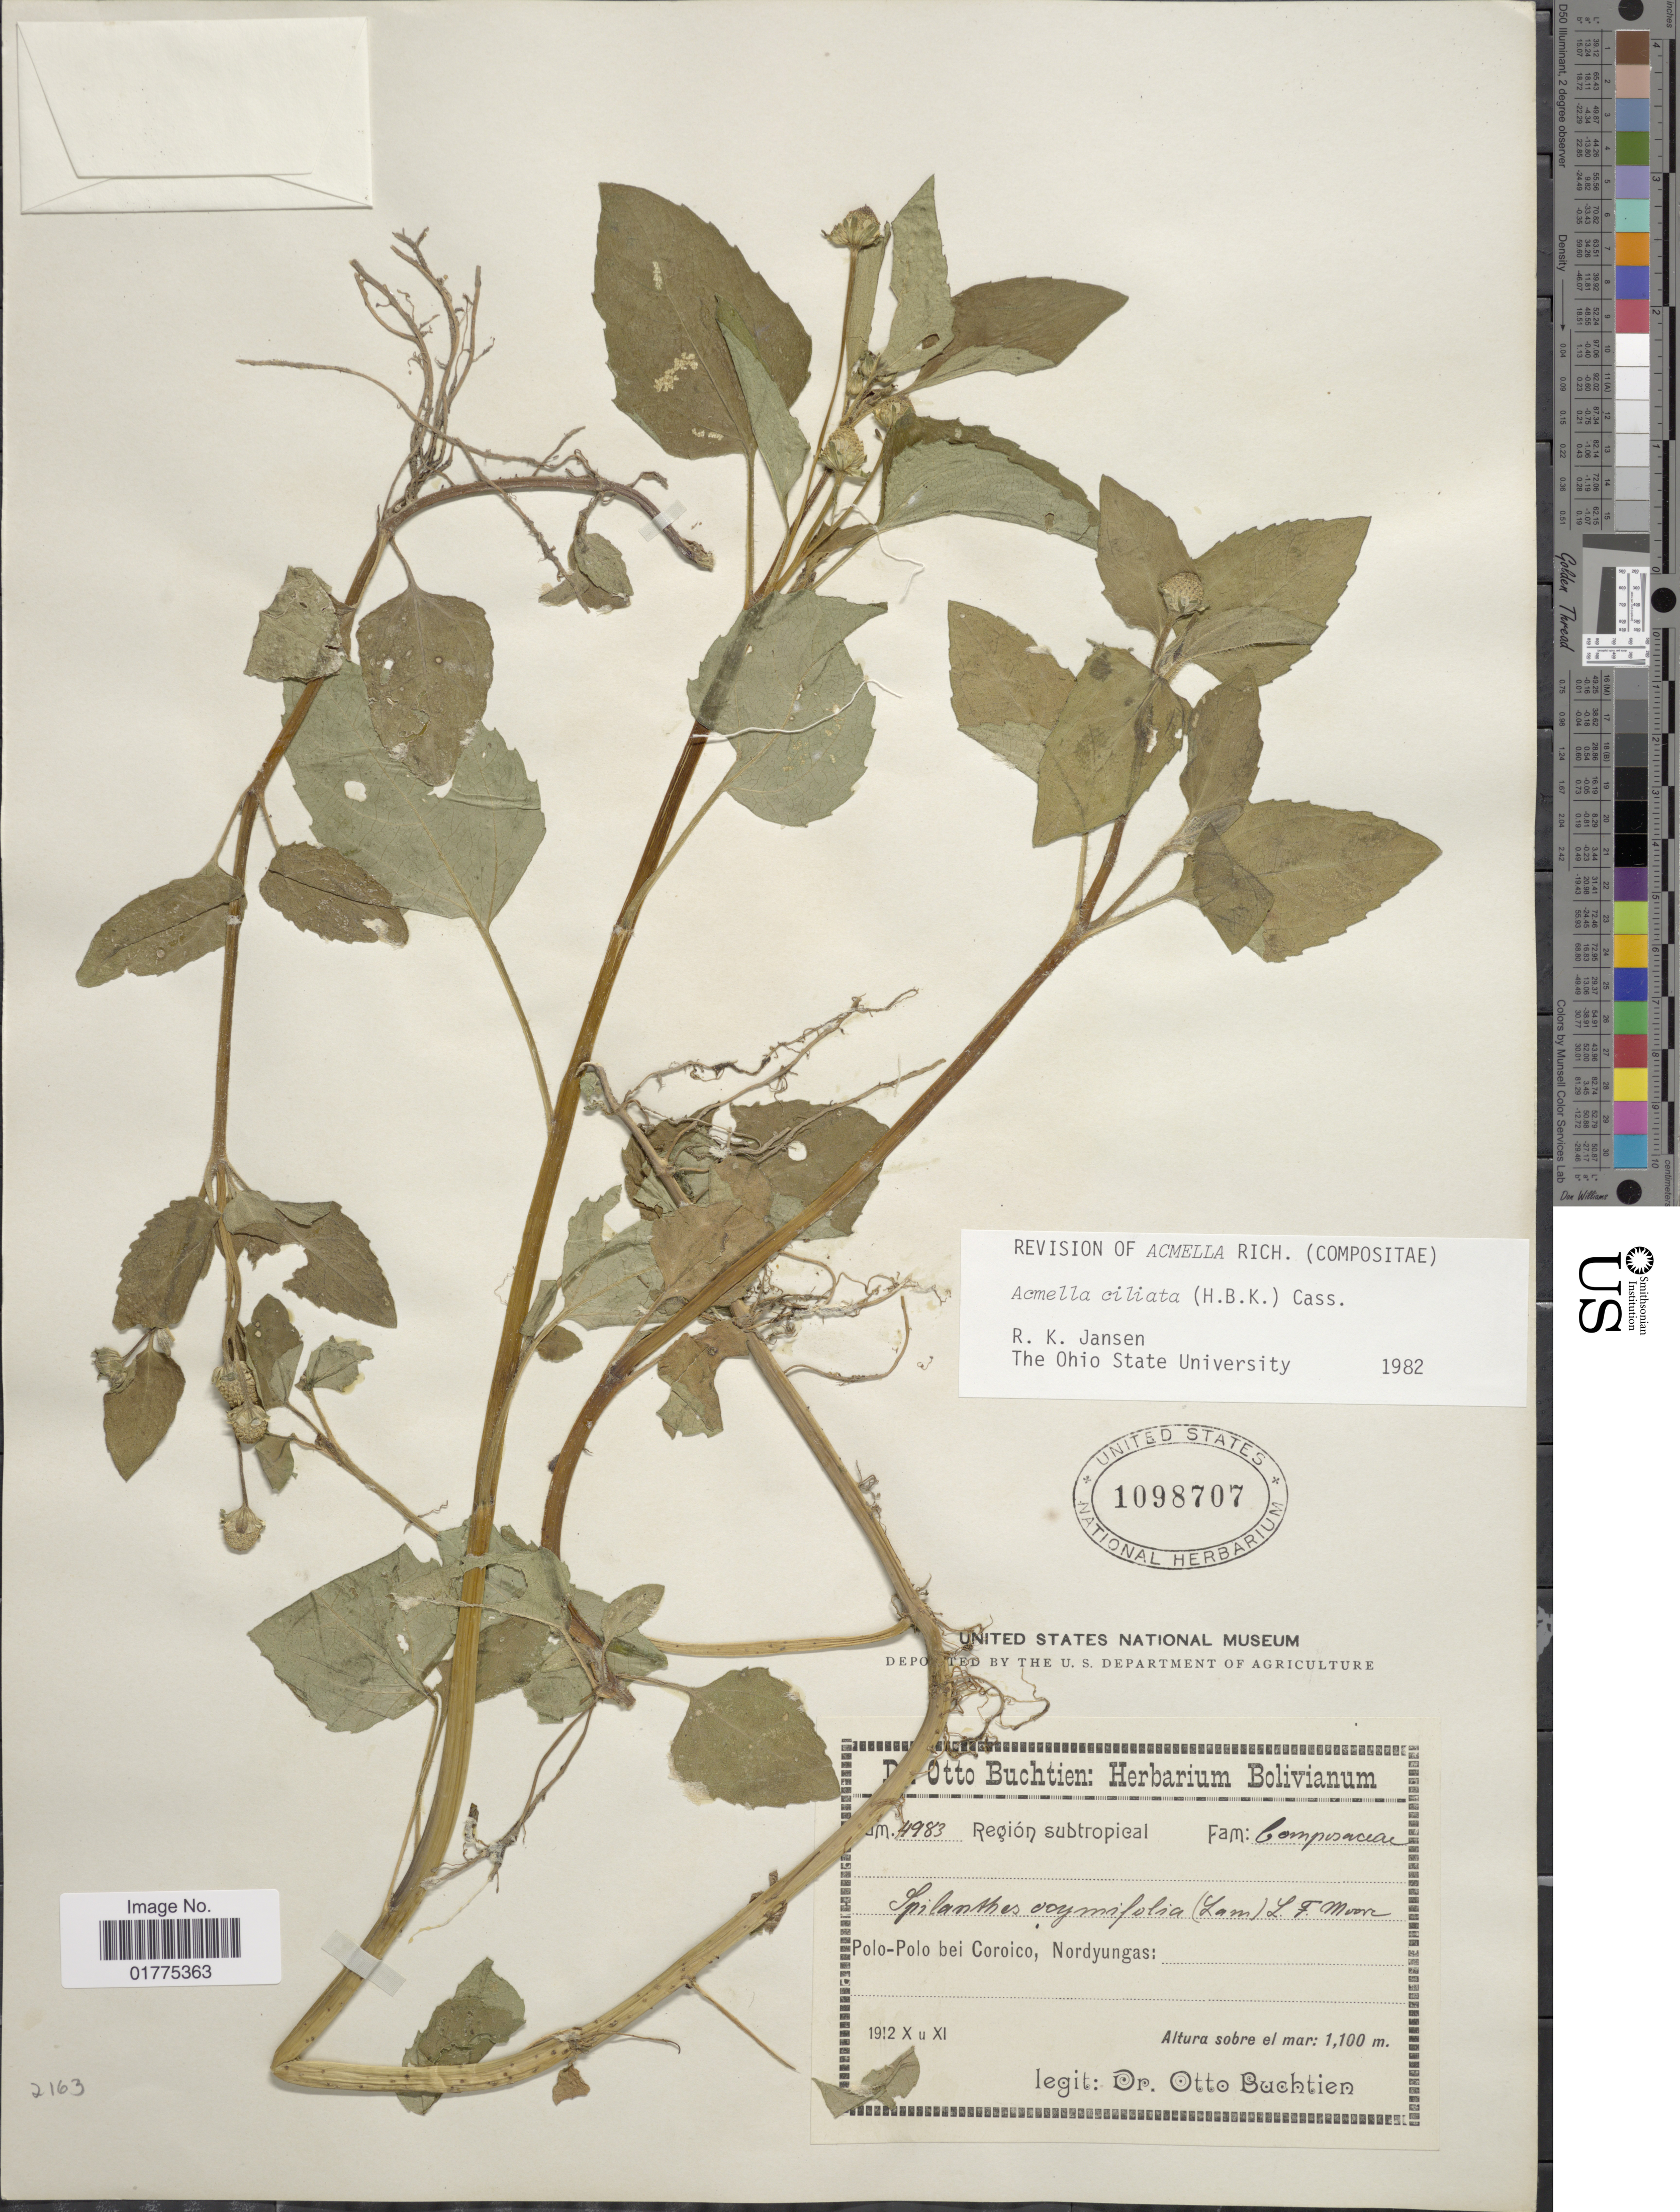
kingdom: Plantae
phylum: Tracheophyta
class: Magnoliopsida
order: Asterales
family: Asteraceae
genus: Acmella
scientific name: Acmella ciliata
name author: (Kunth) Cass.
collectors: O. Buchtien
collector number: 4983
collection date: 1912-10/1912-11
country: Bolivia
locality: Polo-Polo bei Coroico, Nordyungas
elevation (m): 1100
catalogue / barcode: US 1098707